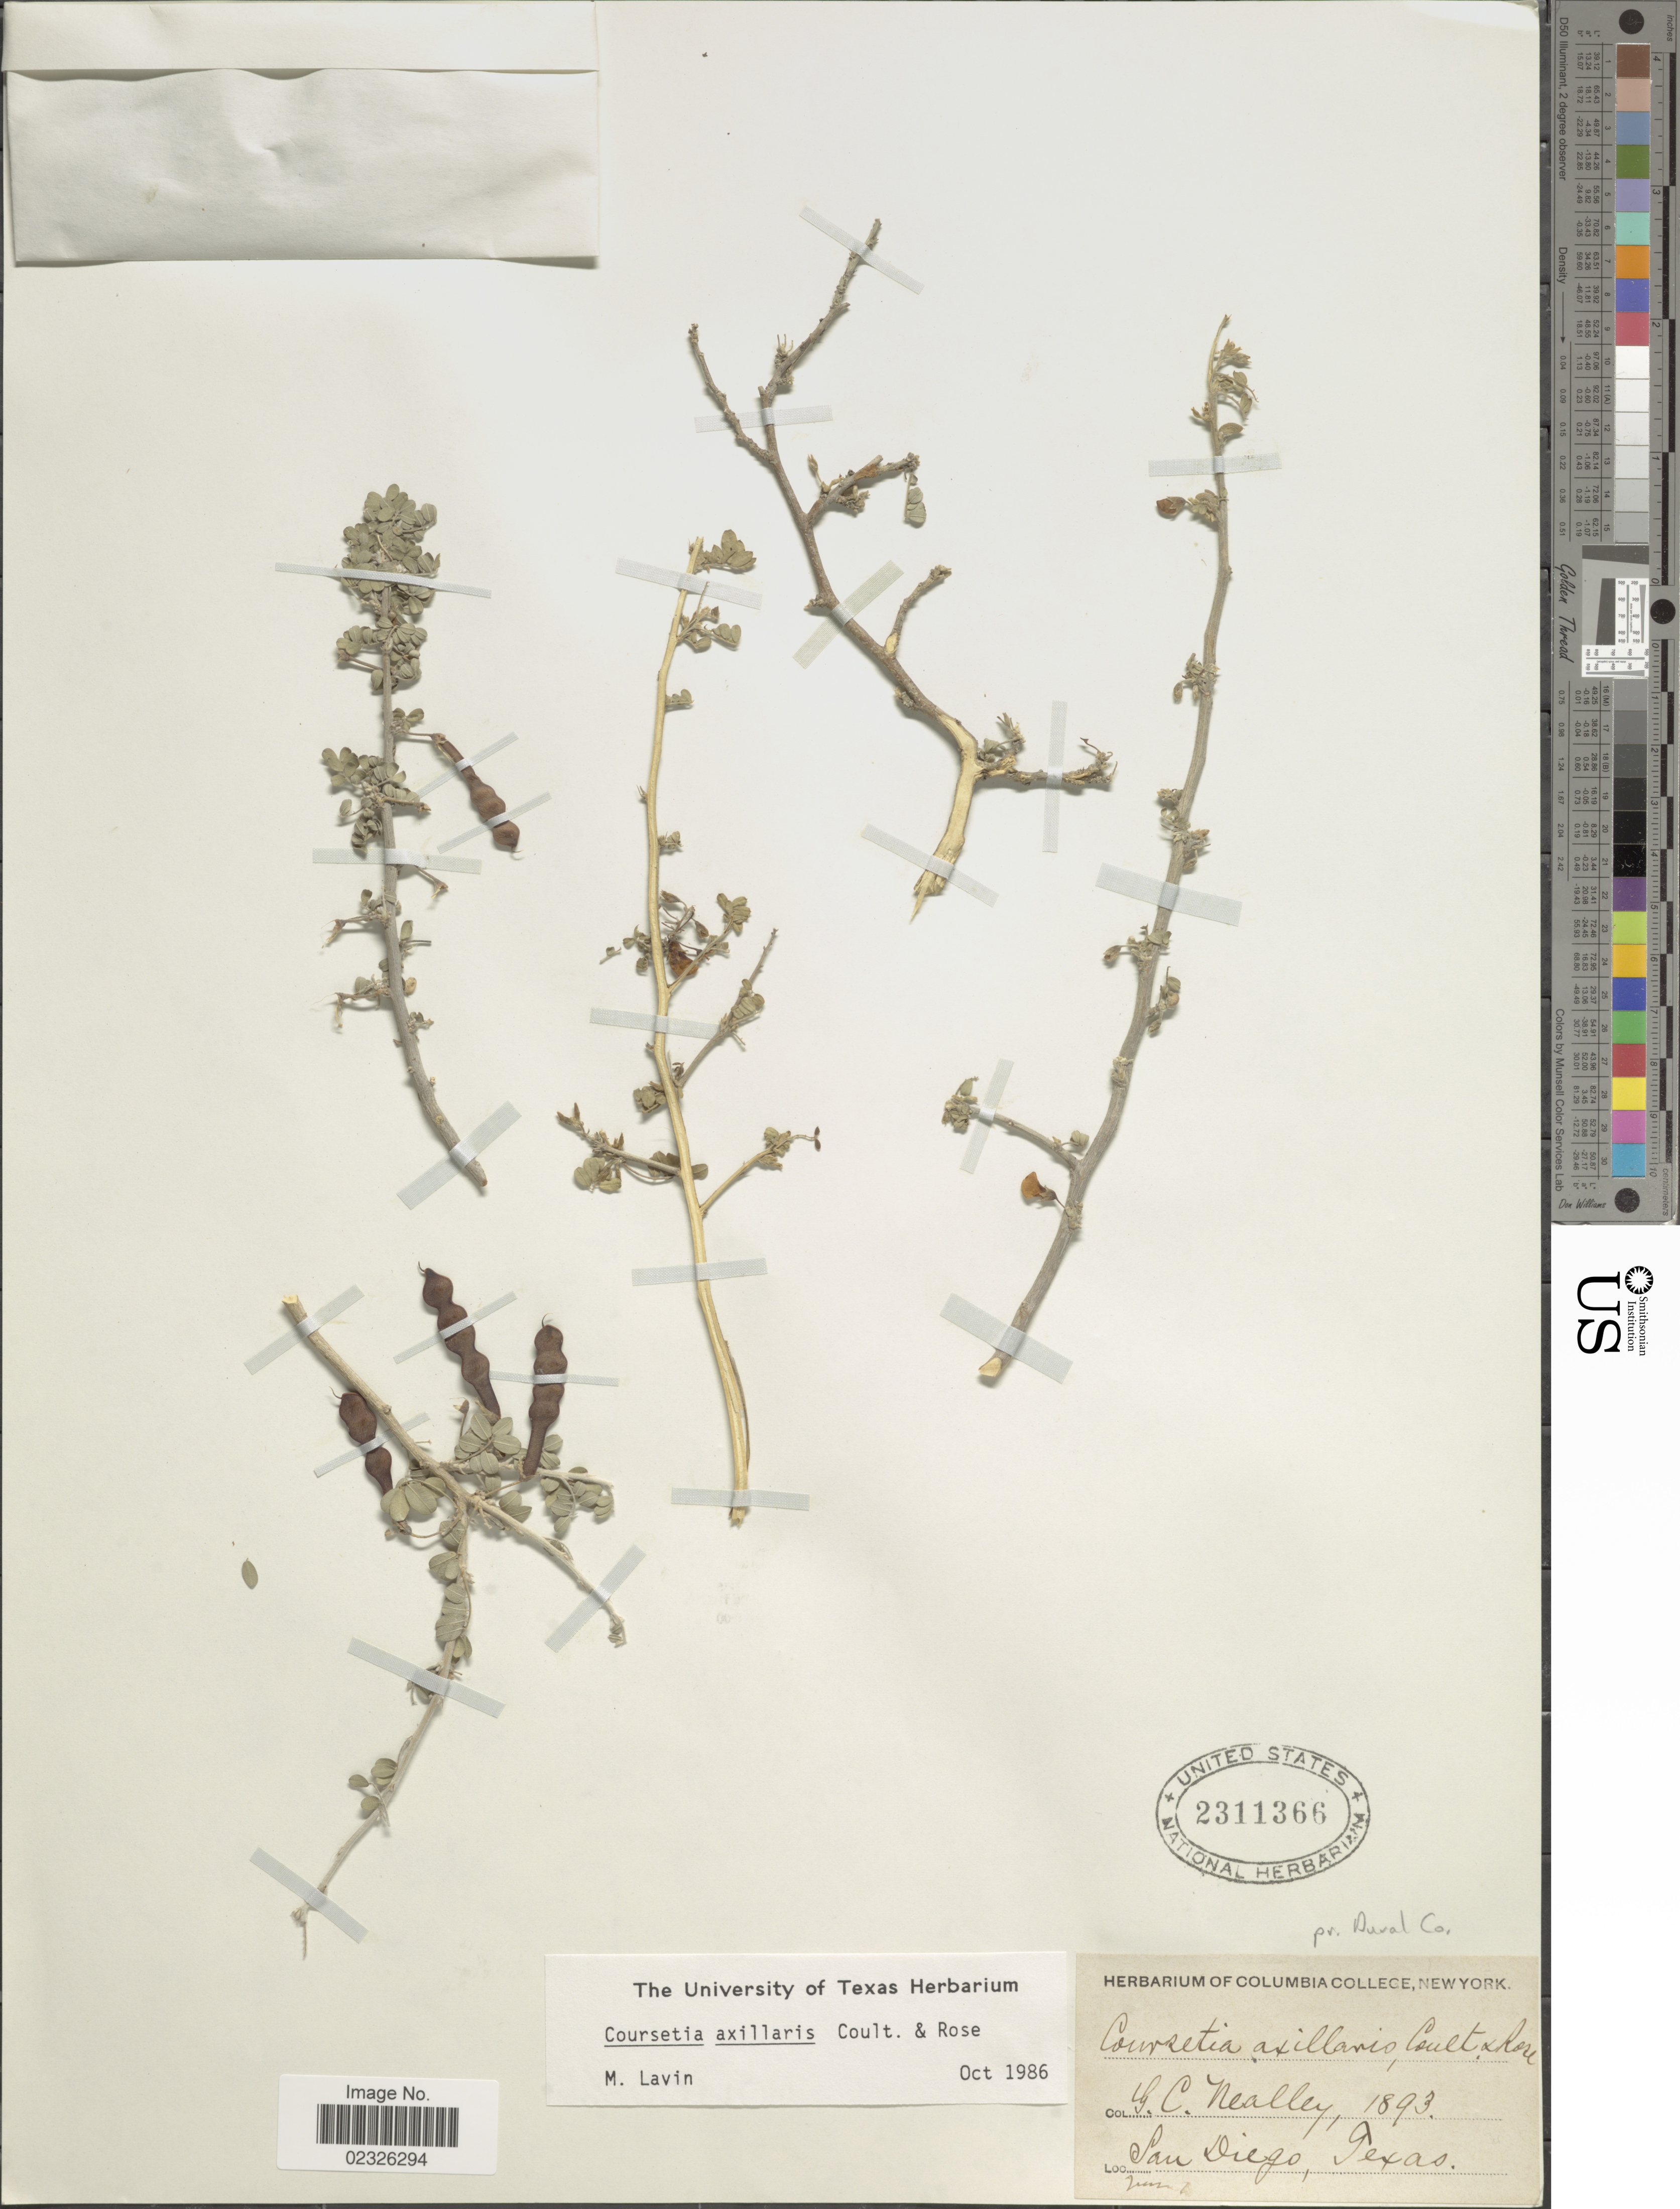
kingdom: Plantae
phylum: Tracheophyta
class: Magnoliopsida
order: Fabales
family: Fabaceae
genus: Coursetia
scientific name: Coursetia axillaris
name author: J.M. Coult. & Rose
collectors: G. C. Nealley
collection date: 1893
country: United States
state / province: Texas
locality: San Diego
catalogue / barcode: US 2311366